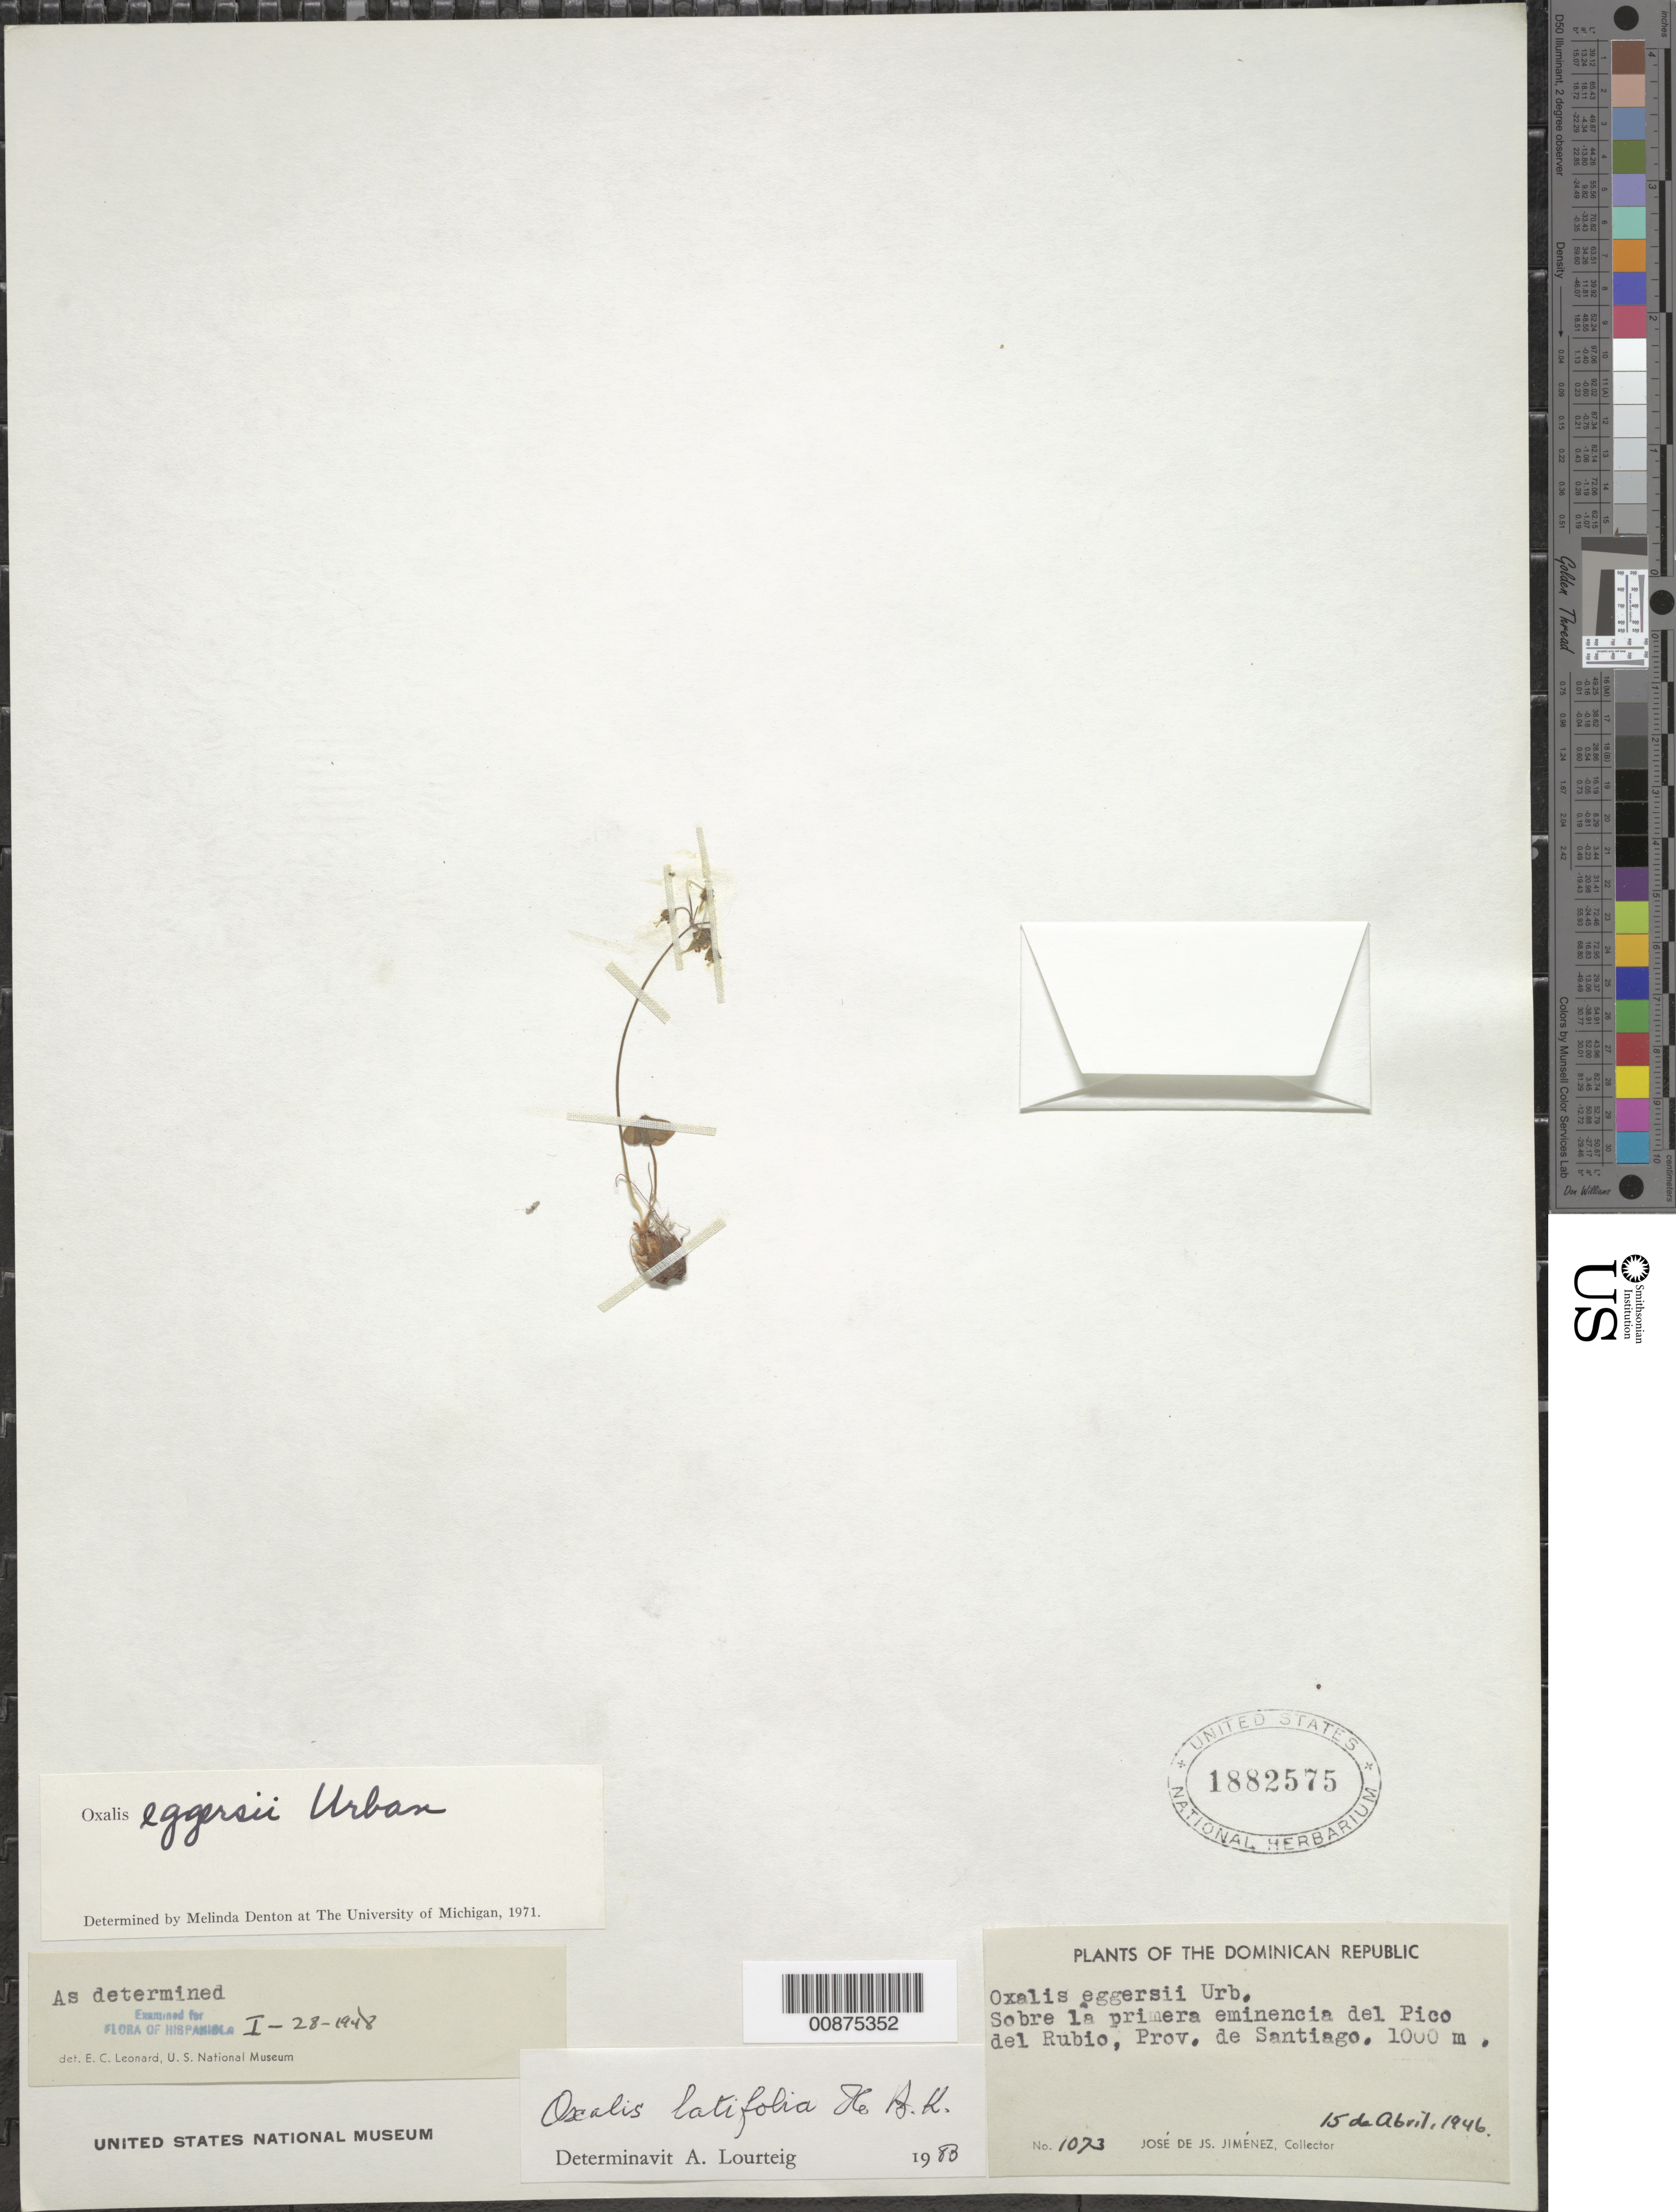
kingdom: Plantae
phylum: Tracheophyta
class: Magnoliopsida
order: Oxalidales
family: Oxalidaceae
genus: Oxalis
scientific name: Oxalis latifolia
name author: Kunth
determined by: Lourteig, A.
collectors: J. J. Jiménez Almonte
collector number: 1073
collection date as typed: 15 Apr 1946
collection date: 1946-04-15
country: Dominican Republic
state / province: Santiago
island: Hispaniola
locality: Sobre la primera eminencia del Pico del Rubio.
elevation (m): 1000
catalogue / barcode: US 1882575